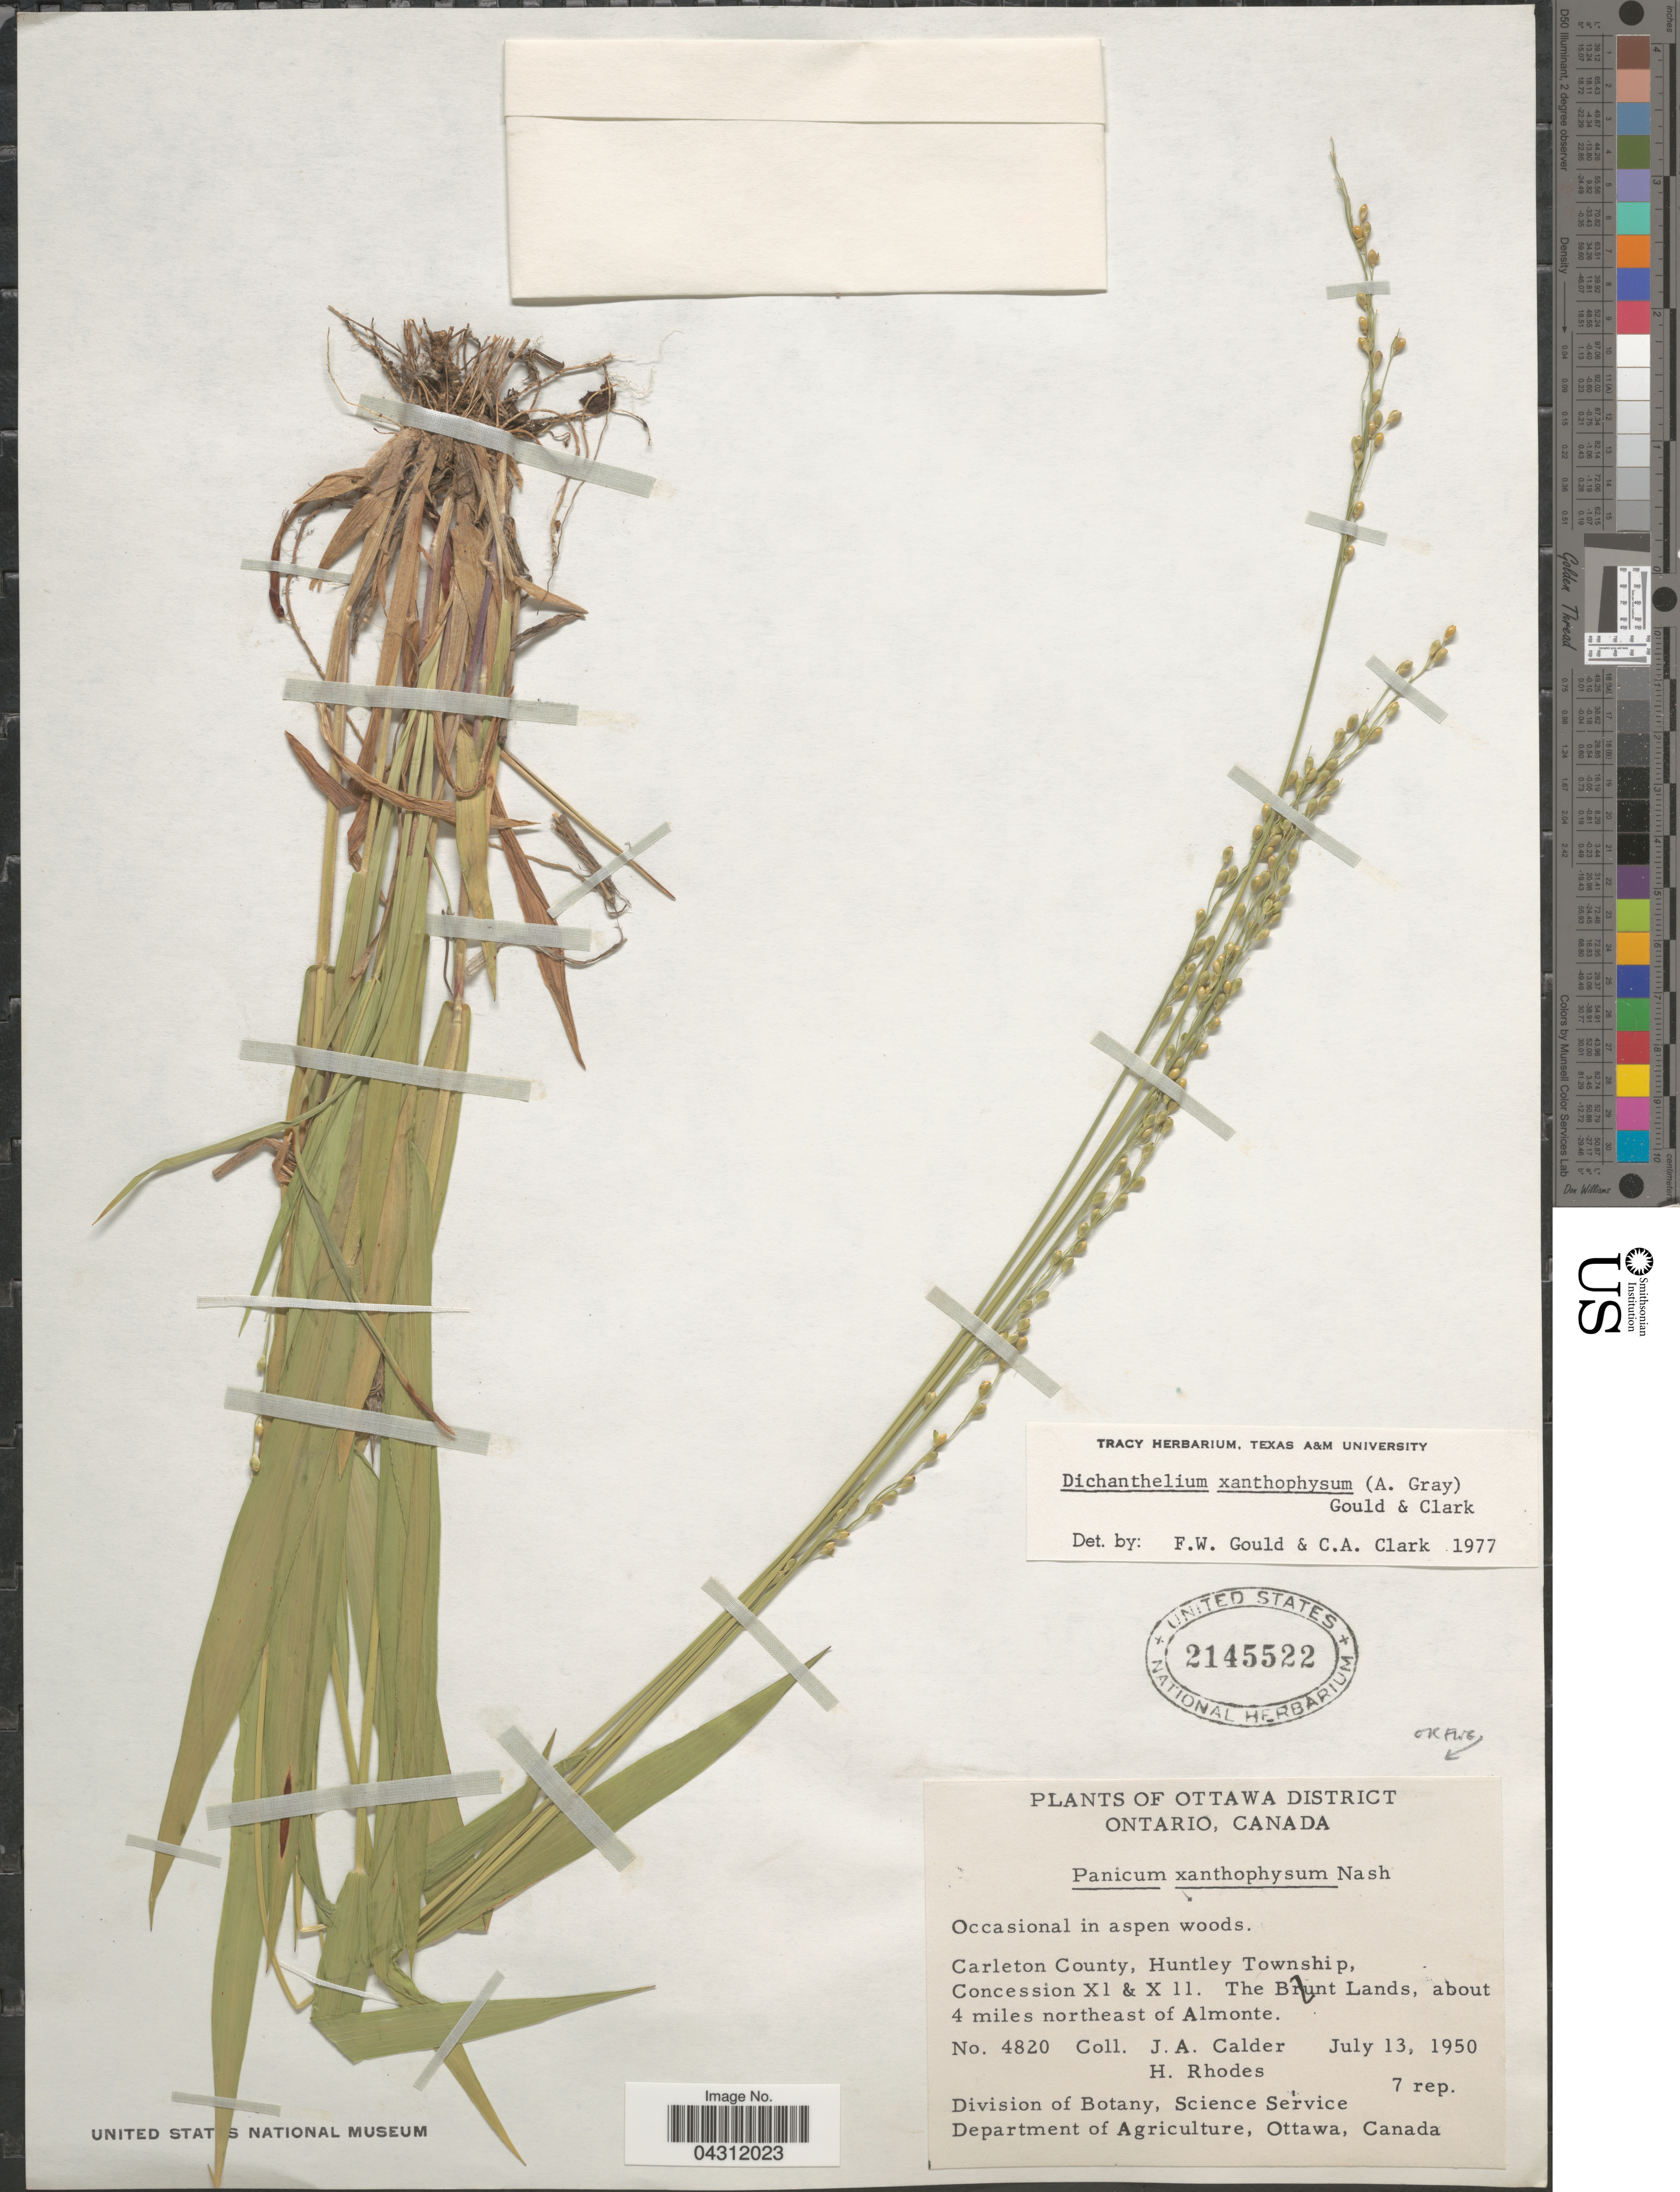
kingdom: Plantae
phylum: Tracheophyta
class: Liliopsida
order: Poales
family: Poaceae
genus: Dichanthelium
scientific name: Dichanthelium xanthophysum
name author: (A. Gray) Freckmann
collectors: J. A. Calder & H. Rhodes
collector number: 4820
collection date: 1950-07-13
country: Canada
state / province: Ontario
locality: Ottawa District. Carleton County, Huntley Township, Concession X1 & 11. The Burnt Lands, about 4 miles northeast of Almonte.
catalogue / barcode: US 2145522